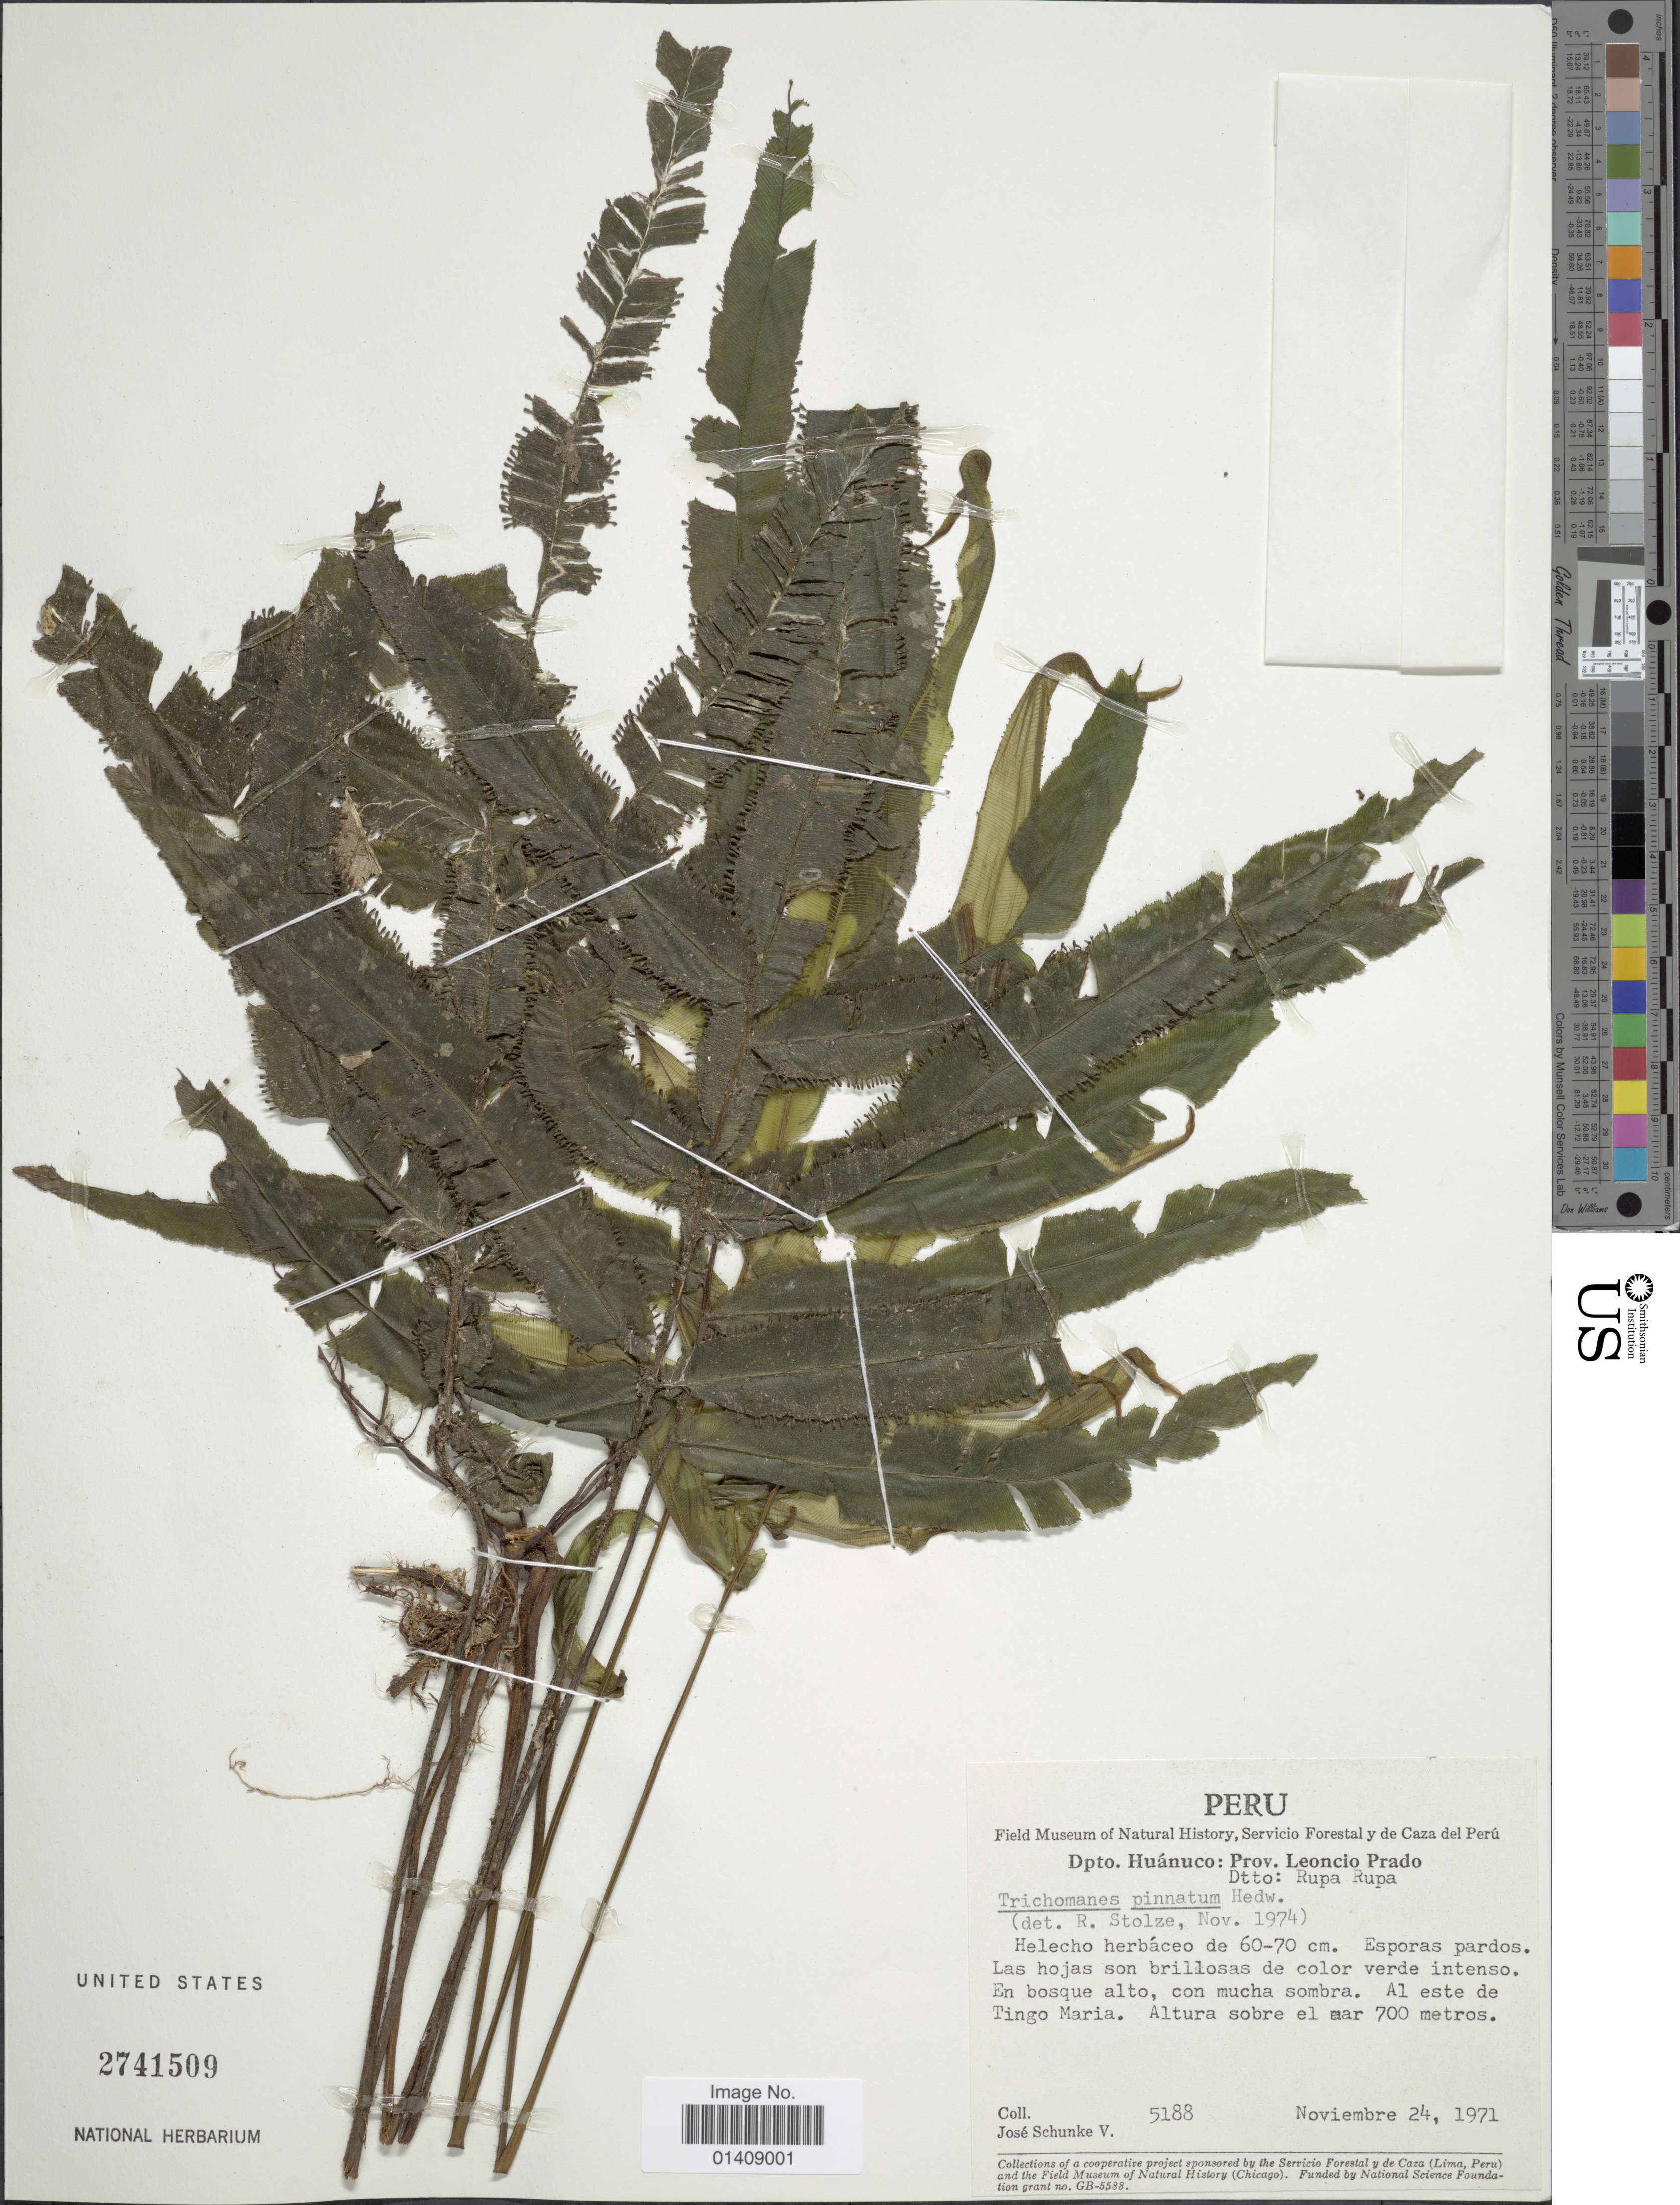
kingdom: Plantae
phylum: Tracheophyta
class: Polypodiopsida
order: Hymenophyllales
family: Hymenophyllaceae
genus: Trichomanes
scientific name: Trichomanes longifolium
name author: Desv.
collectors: J. Schunke Vigo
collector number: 5188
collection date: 1971-11-24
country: Peru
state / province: Huánuco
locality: Dpto. Huánuco: Prov. Leoncio Prado. Dtto: Rupa Rupa. Al este de Tingo Maria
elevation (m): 700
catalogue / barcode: US 2741509